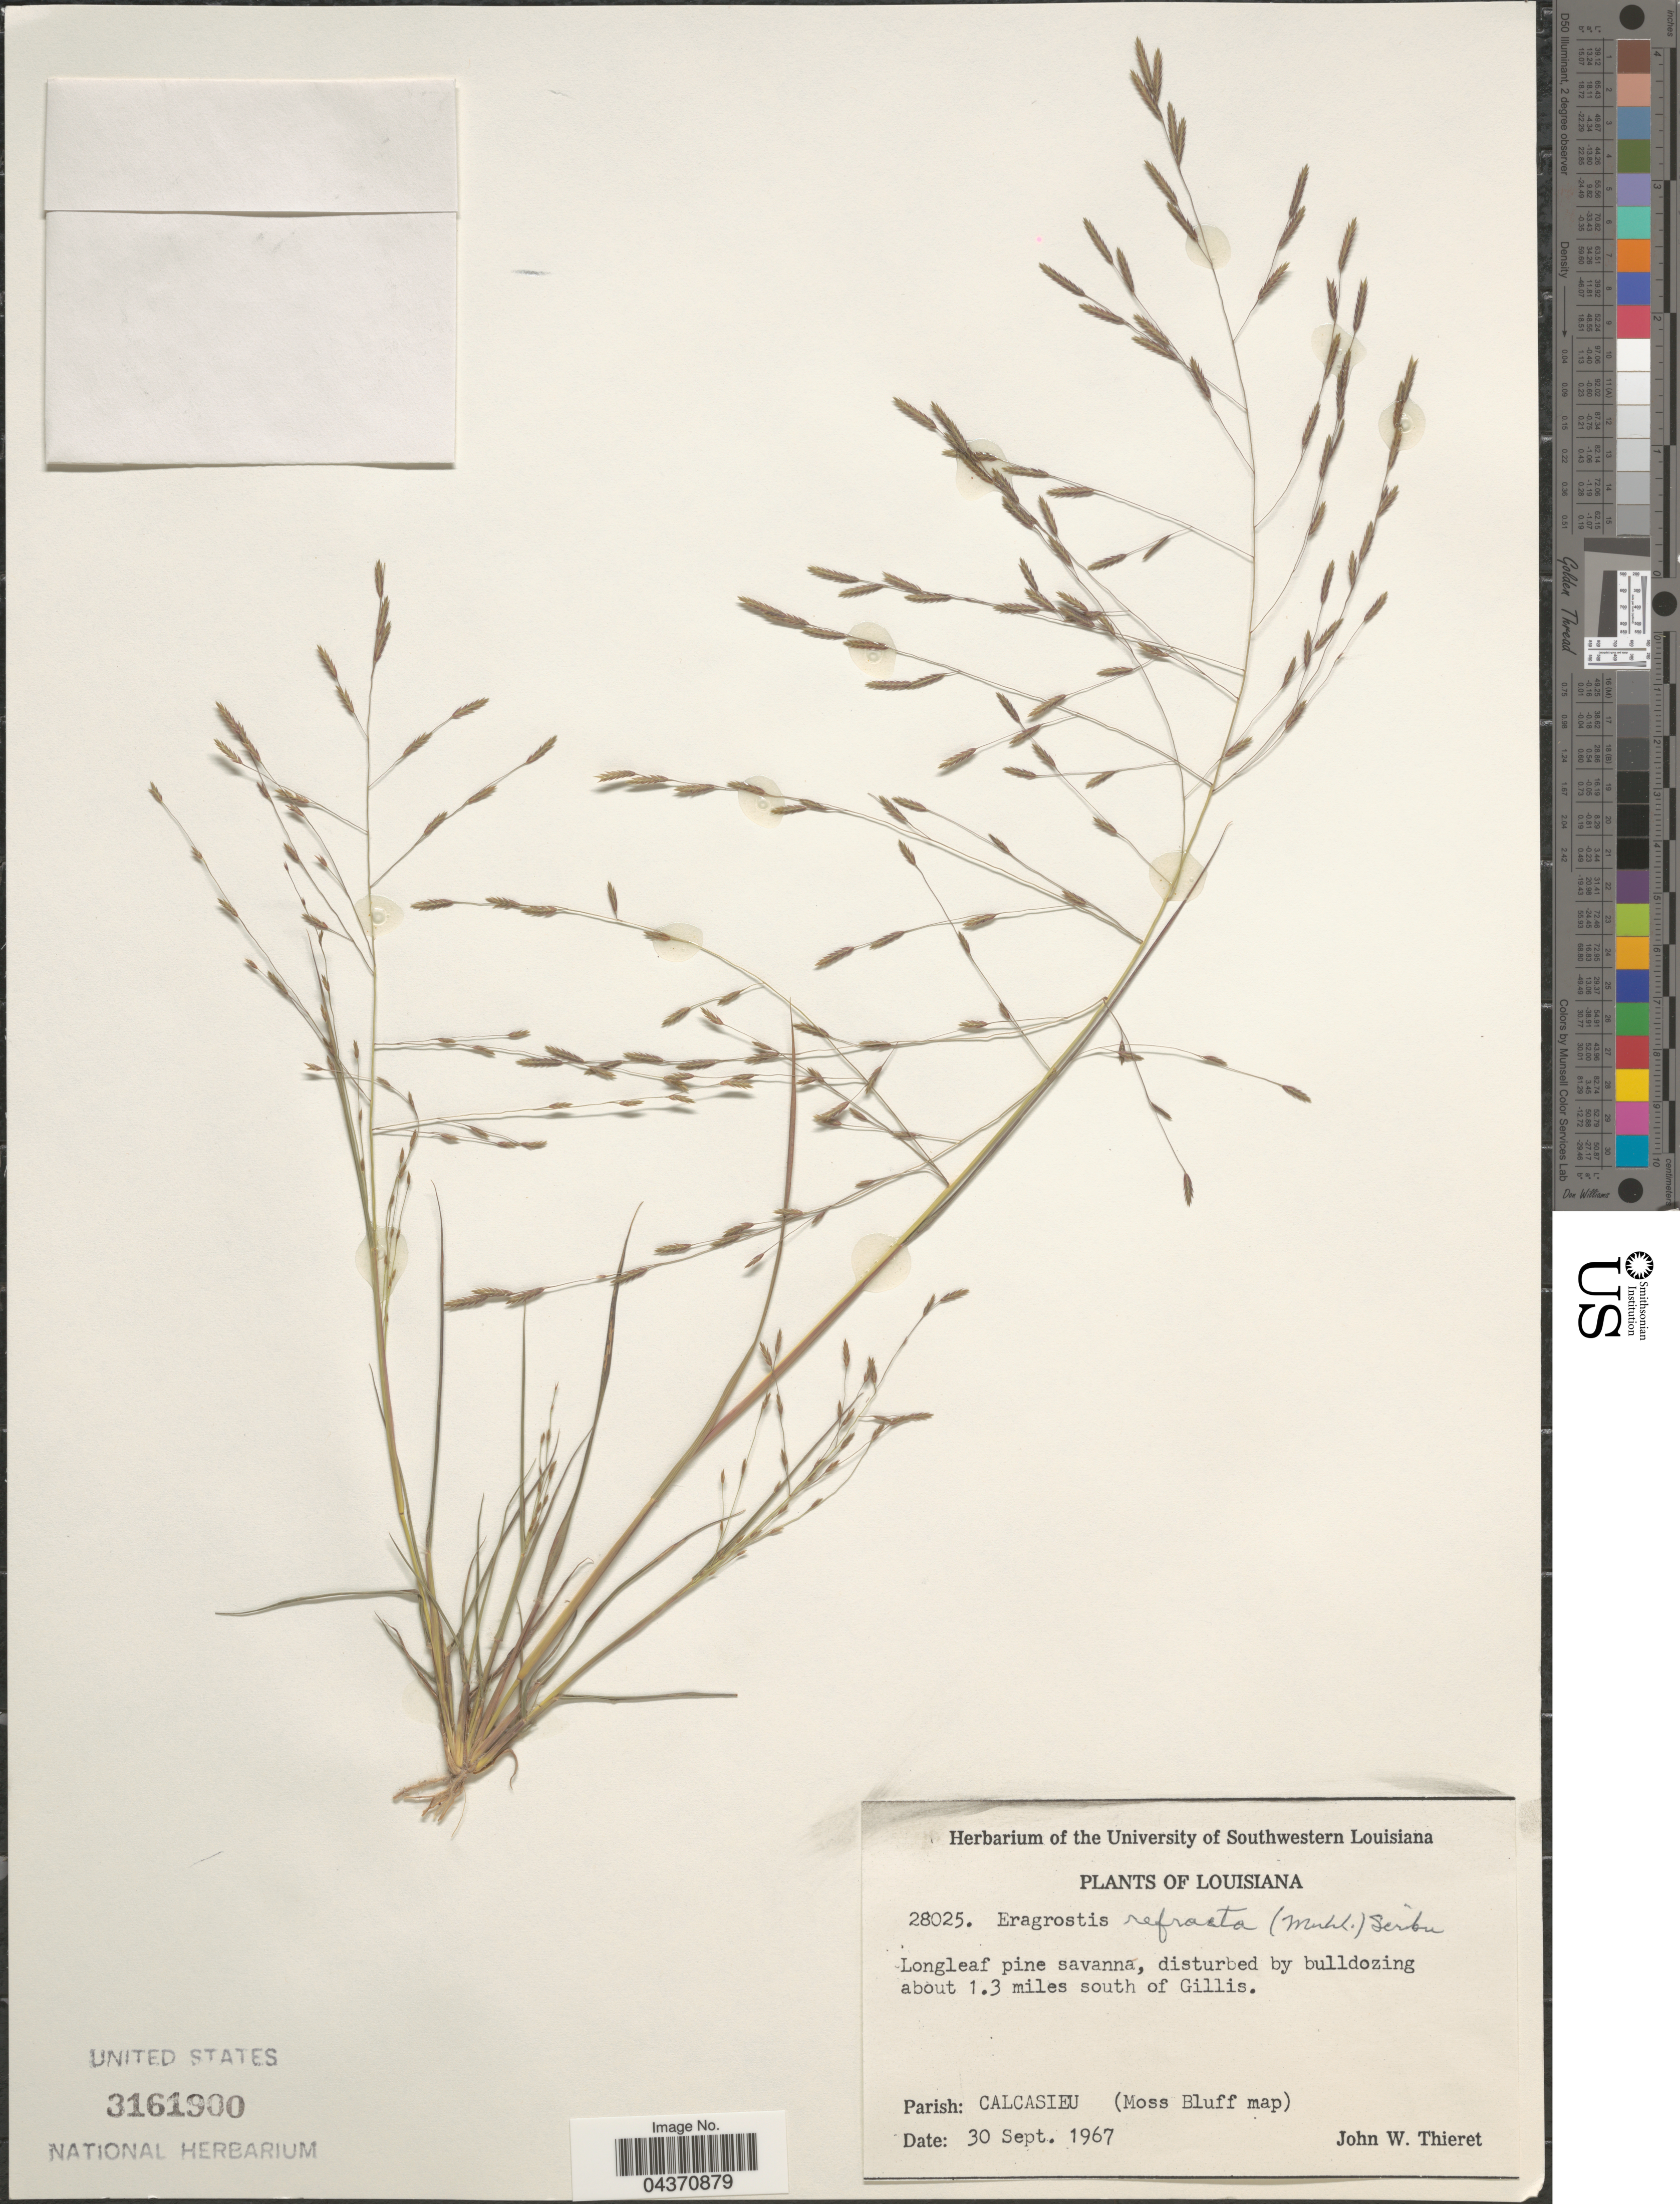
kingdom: Plantae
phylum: Tracheophyta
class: Liliopsida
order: Poales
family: Poaceae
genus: Eragrostis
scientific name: Eragrostis refracta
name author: (Muhl.) Scribn.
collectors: J. W. Thieret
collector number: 28025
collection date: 1967-09-30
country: United States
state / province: Louisiana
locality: About 1.3 miles south of Gillis. Parish: Calcasieu (Moss Bluff map).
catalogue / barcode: US 3161900